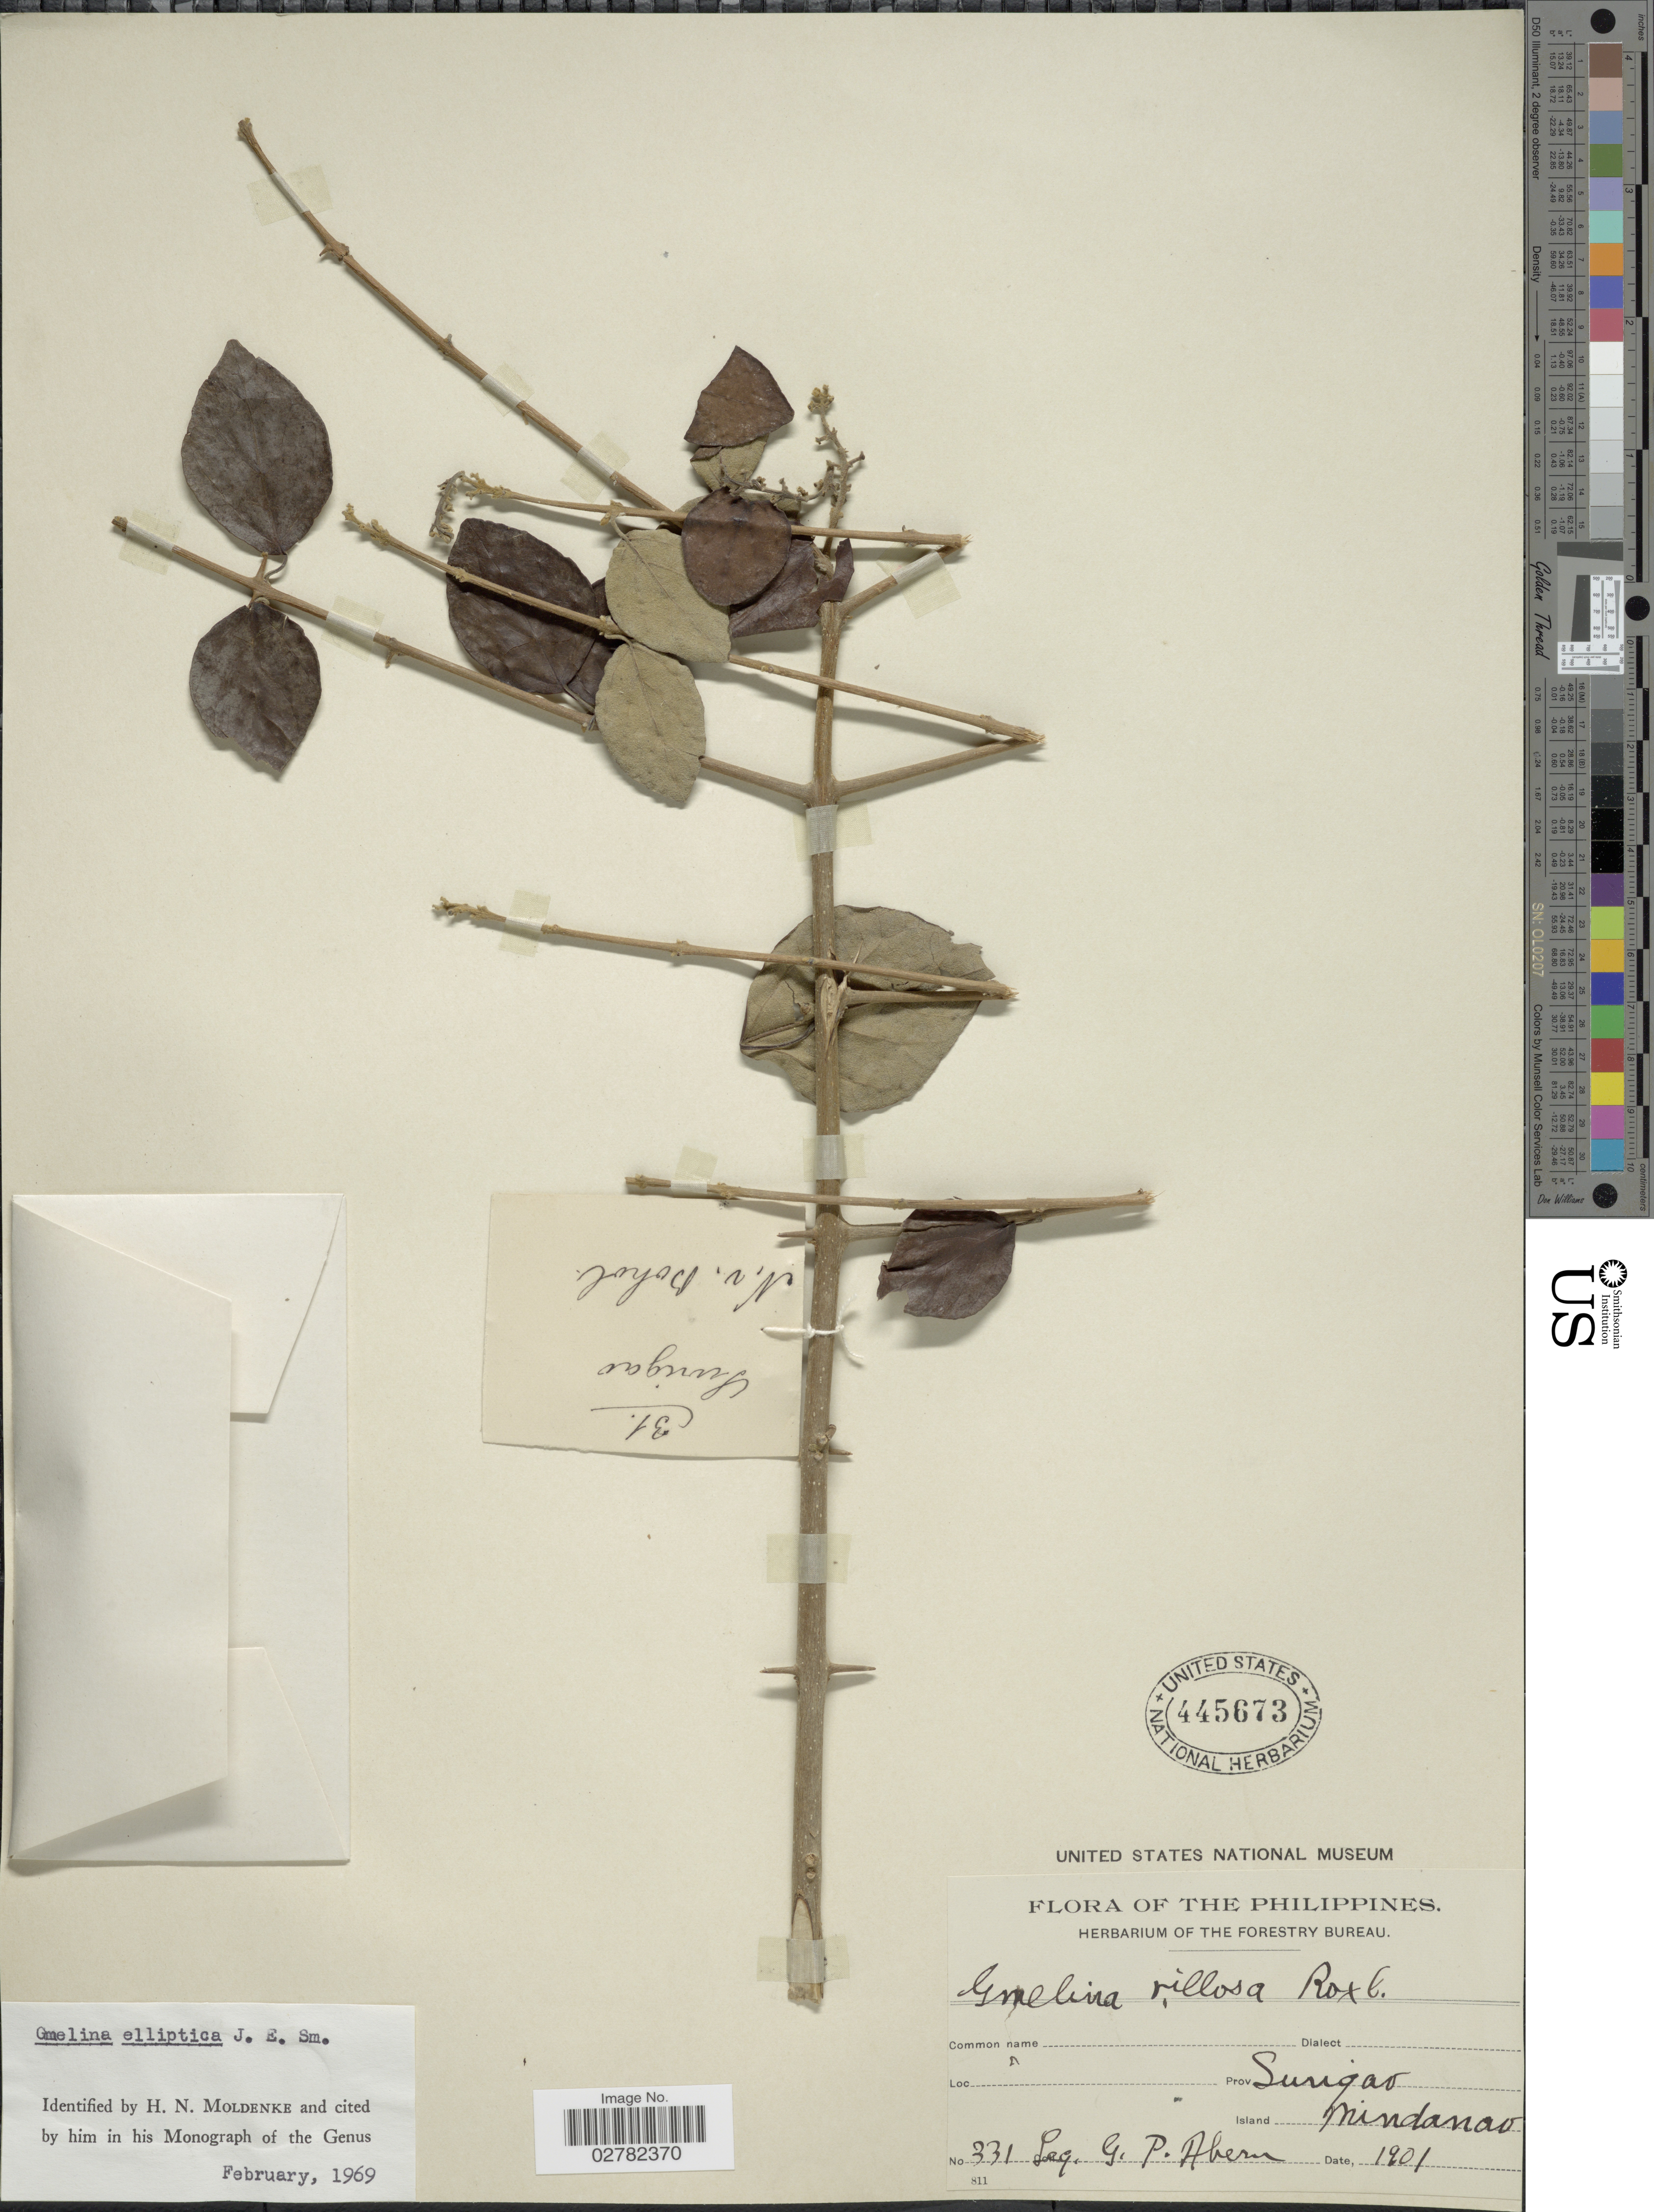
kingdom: Plantae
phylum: Tracheophyta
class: Magnoliopsida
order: Lamiales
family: Lamiaceae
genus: Gmelina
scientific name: Gmelina elliptica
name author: Sm.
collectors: G. Ahern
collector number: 331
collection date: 1901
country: Philippines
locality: Prov. Surigao, Island of Mindanao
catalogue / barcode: US 445673